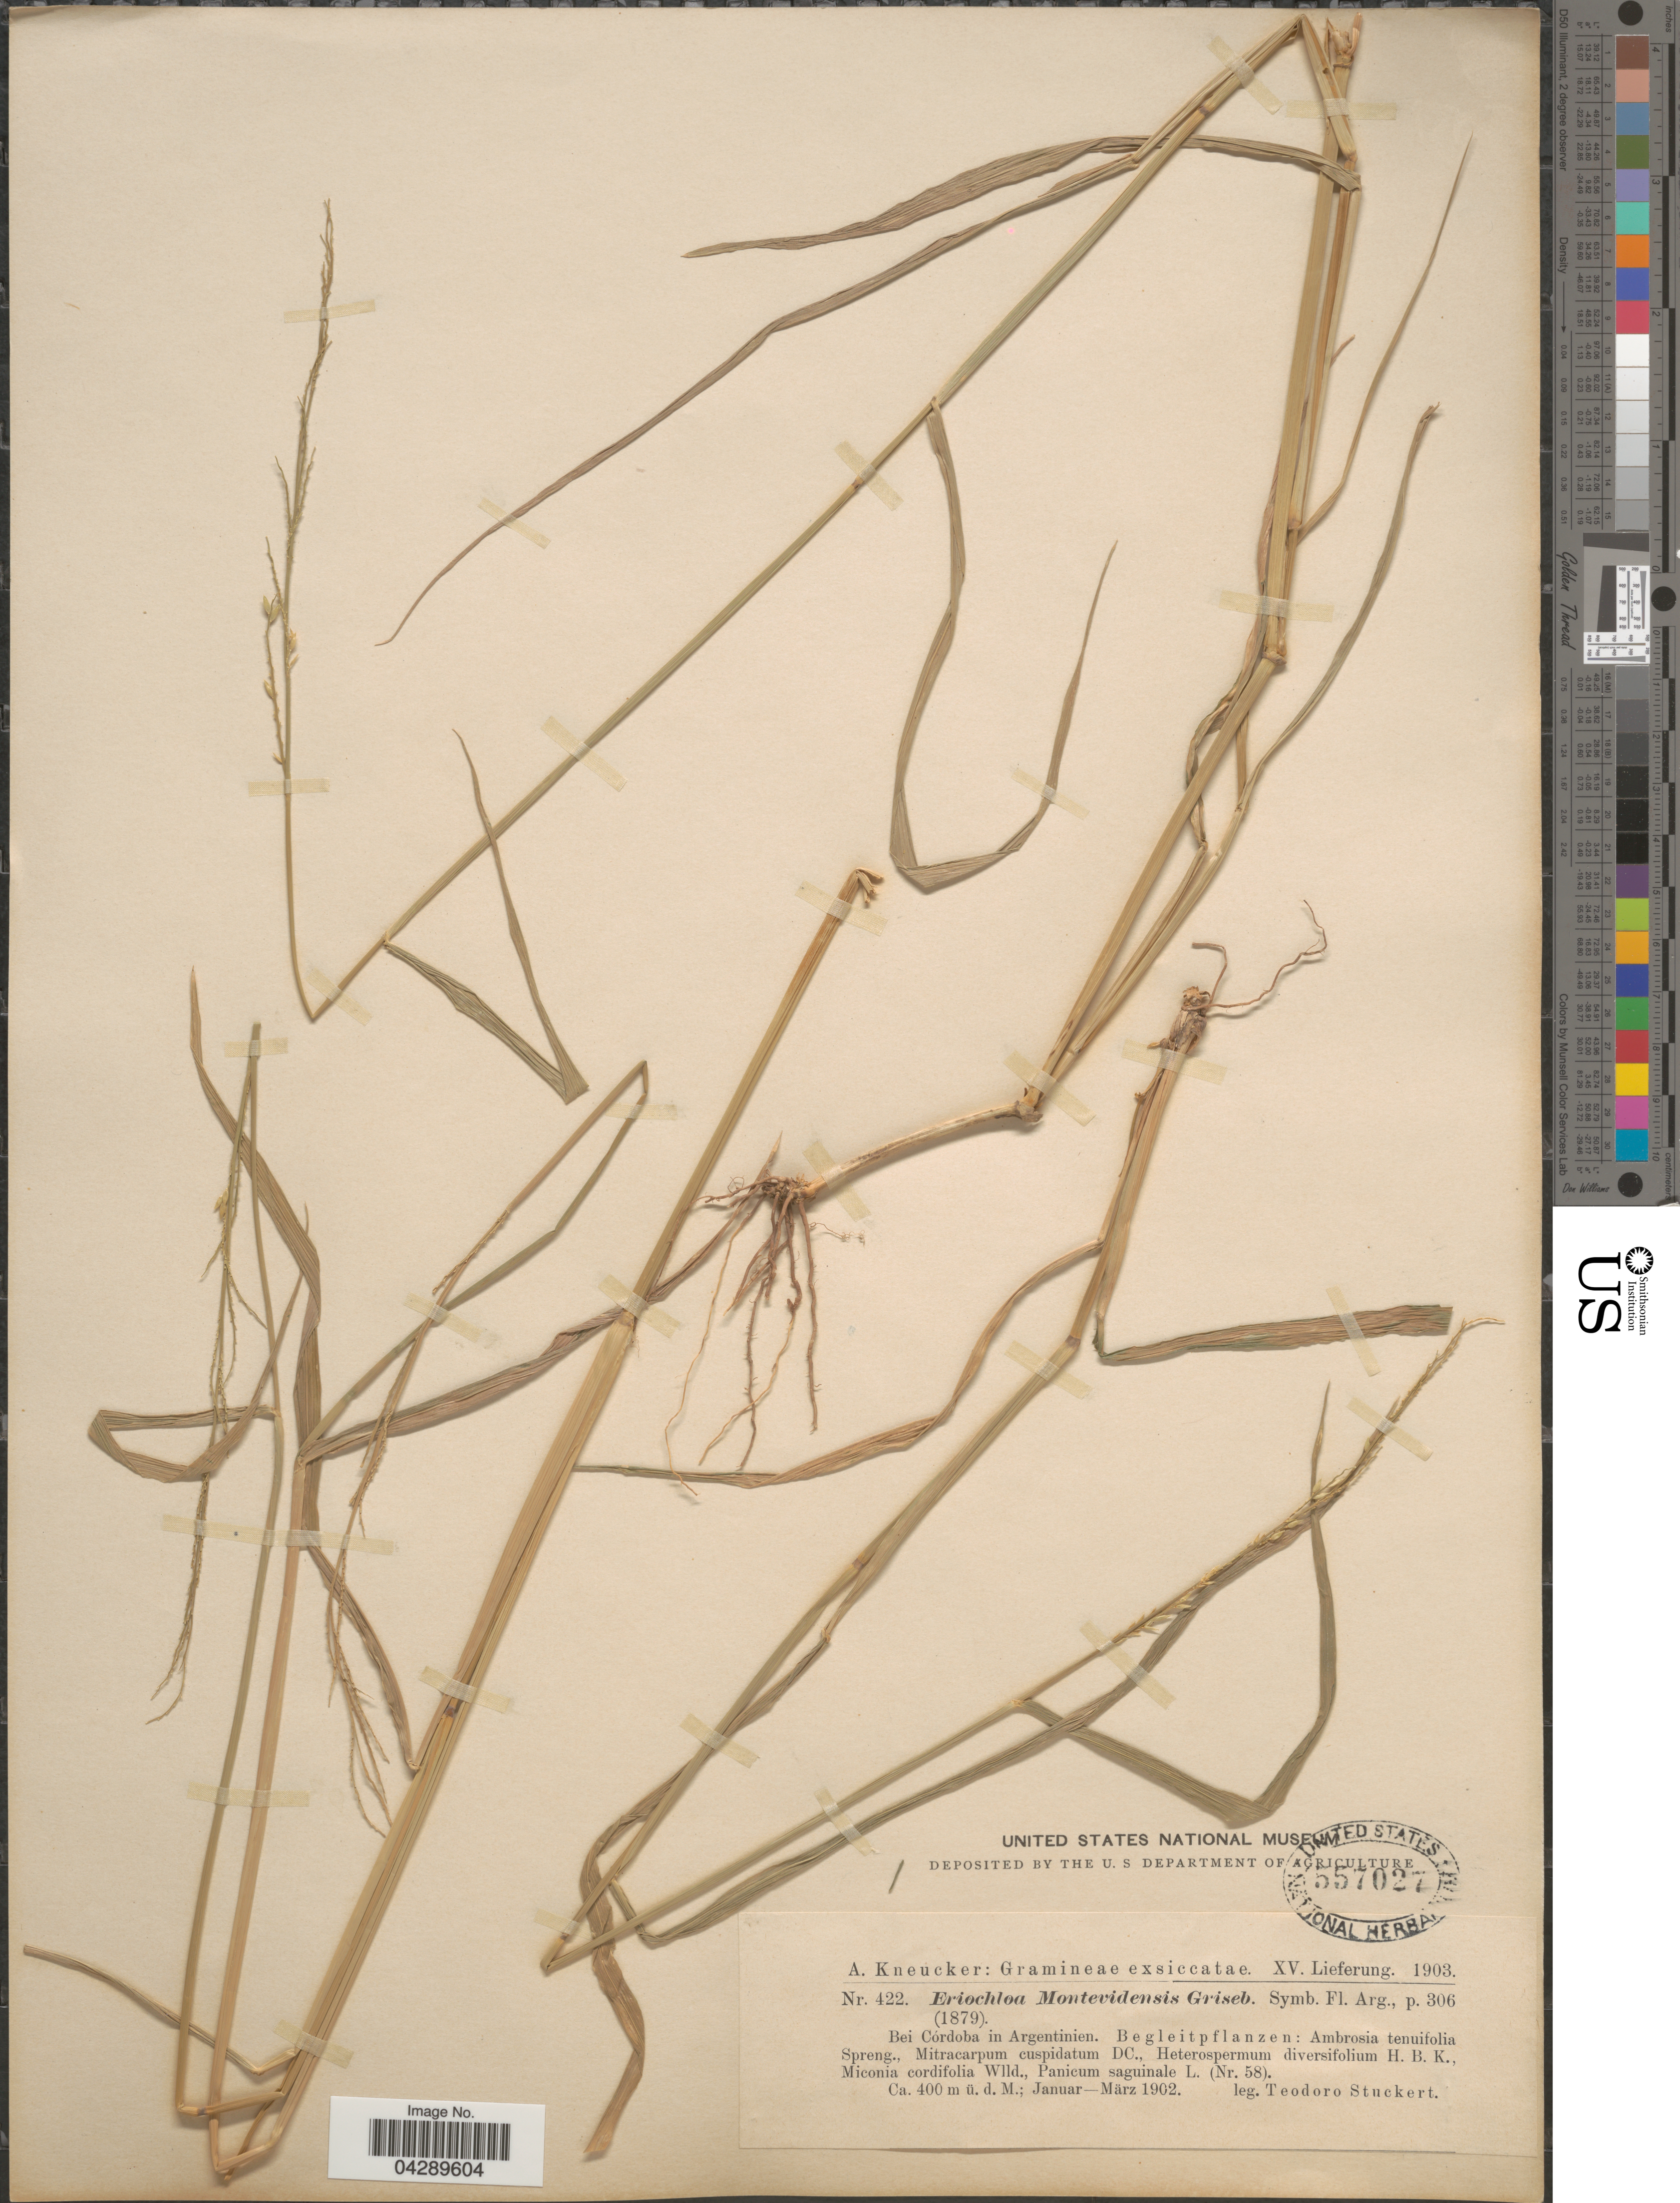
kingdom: Plantae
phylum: Tracheophyta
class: Liliopsida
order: Poales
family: Poaceae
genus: Eriochloa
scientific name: Eriochloa punctata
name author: (L.) Desv. ex Ham.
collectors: T. Stuckert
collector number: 422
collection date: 1902-01/1902-03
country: Argentina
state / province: Cordoba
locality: Bei Córdoba in Argentinien.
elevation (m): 400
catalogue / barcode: US 557027